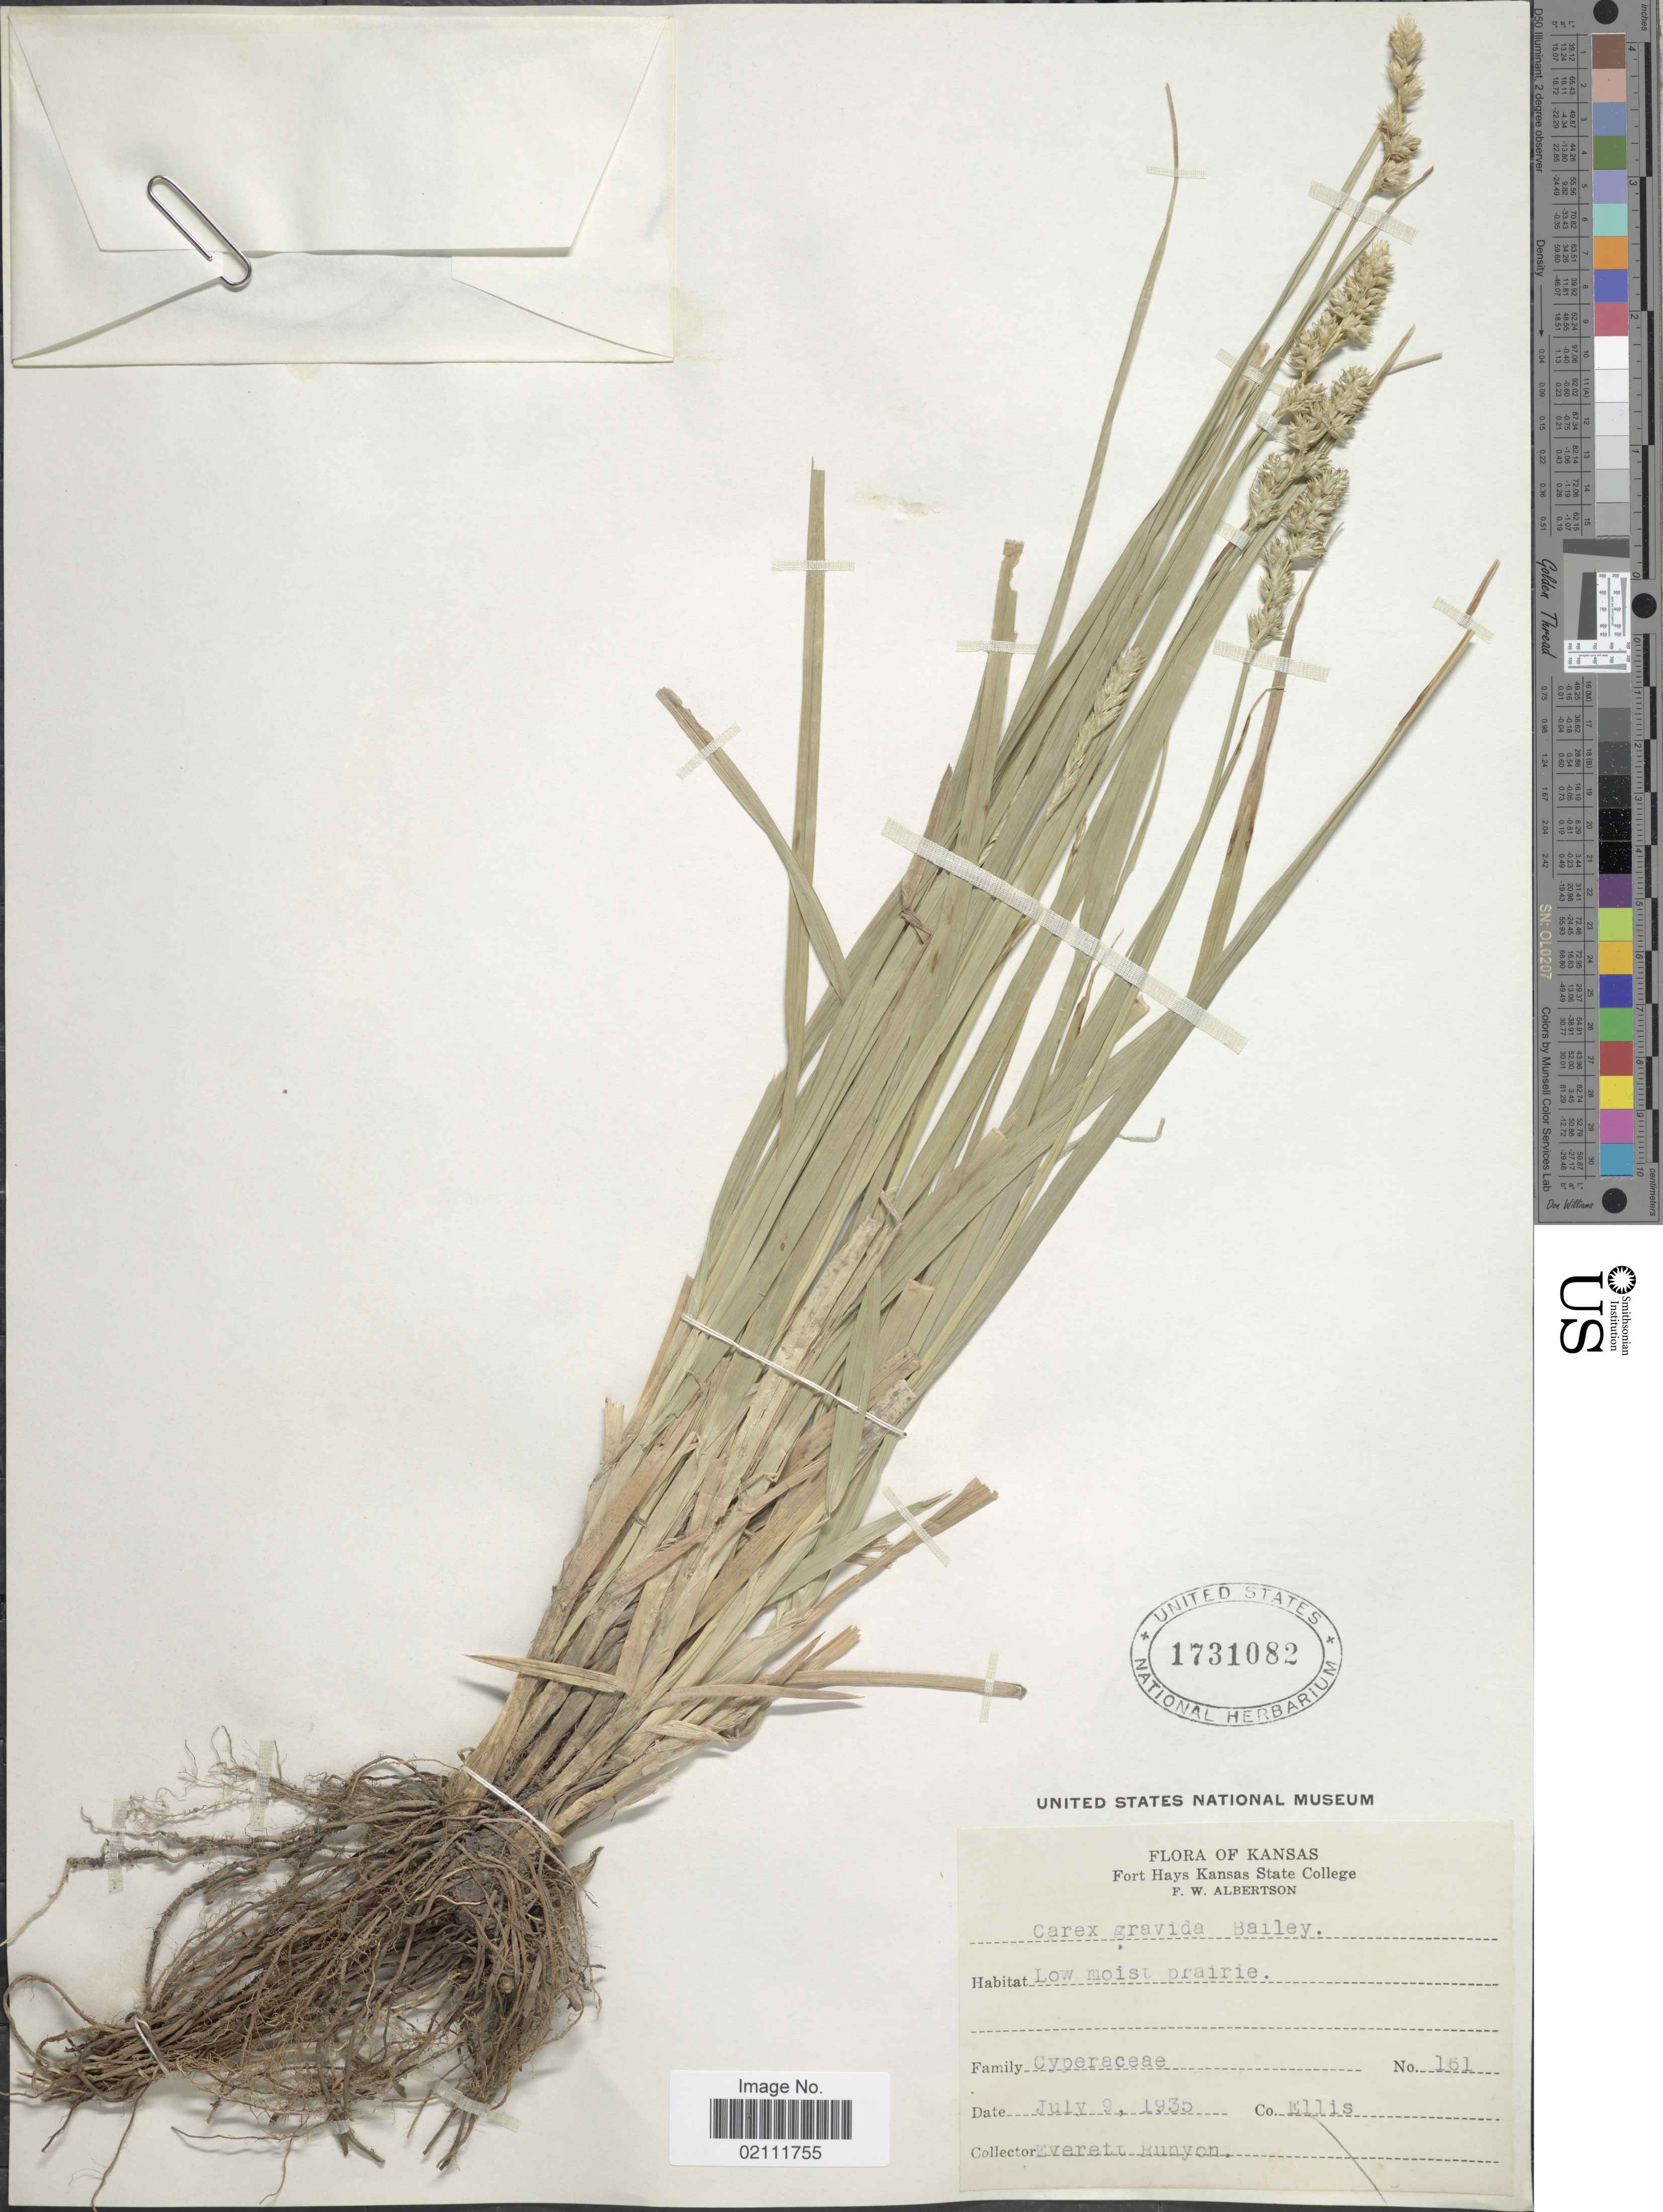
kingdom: Plantae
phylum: Tracheophyta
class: Liliopsida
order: Poales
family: Cyperaceae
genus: Carex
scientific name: Carex gravida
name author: L.H. Bailey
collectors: E. Runyon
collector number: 161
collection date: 1935-07-09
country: United States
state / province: Kansas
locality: Co. Ellis.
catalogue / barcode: US 1731082